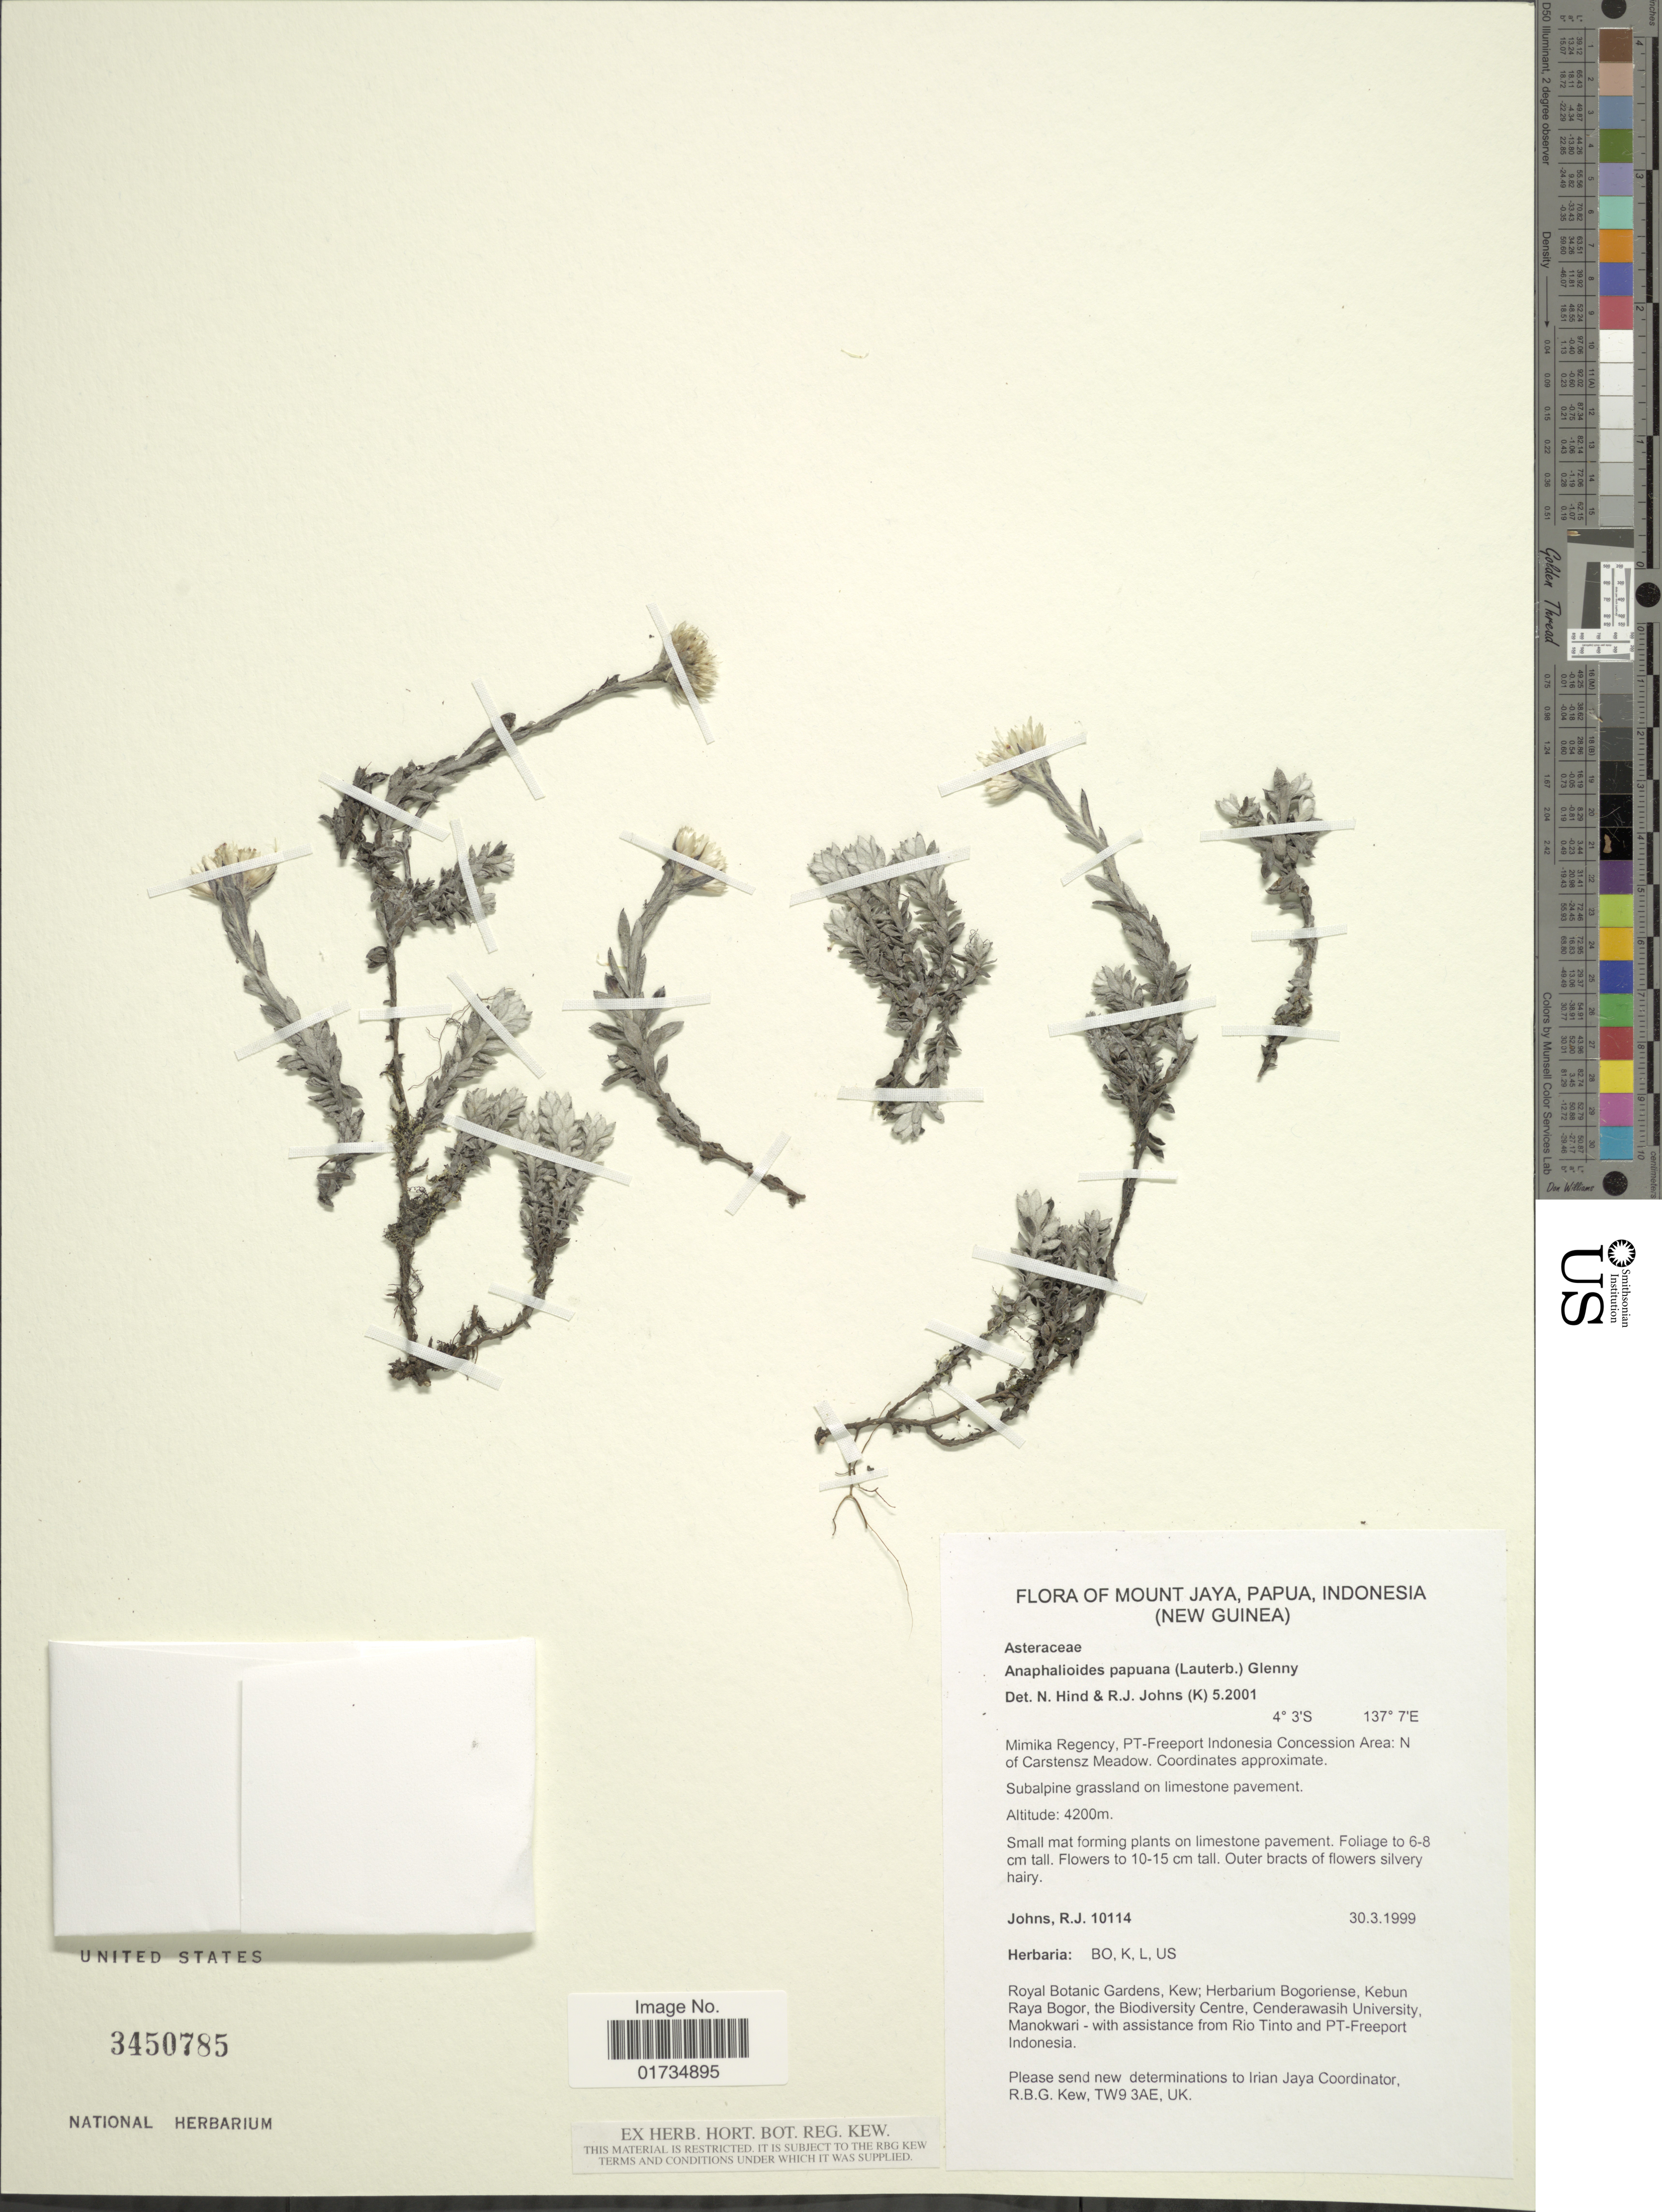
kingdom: Plantae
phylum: Tracheophyta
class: Magnoliopsida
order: Asterales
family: Asteraceae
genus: Anaphalis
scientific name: Anaphalis papuana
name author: (Lauterb.) J. Kost.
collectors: R. Johns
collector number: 10114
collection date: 1999-03-30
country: Indonesia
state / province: Papua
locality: Mount Jaya, Papua, Indonesia 9New Guinea). Mimika Regency, Pt-Freeport Indonesia Concession Area: N of Casrensz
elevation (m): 4200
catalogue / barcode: US 3450785